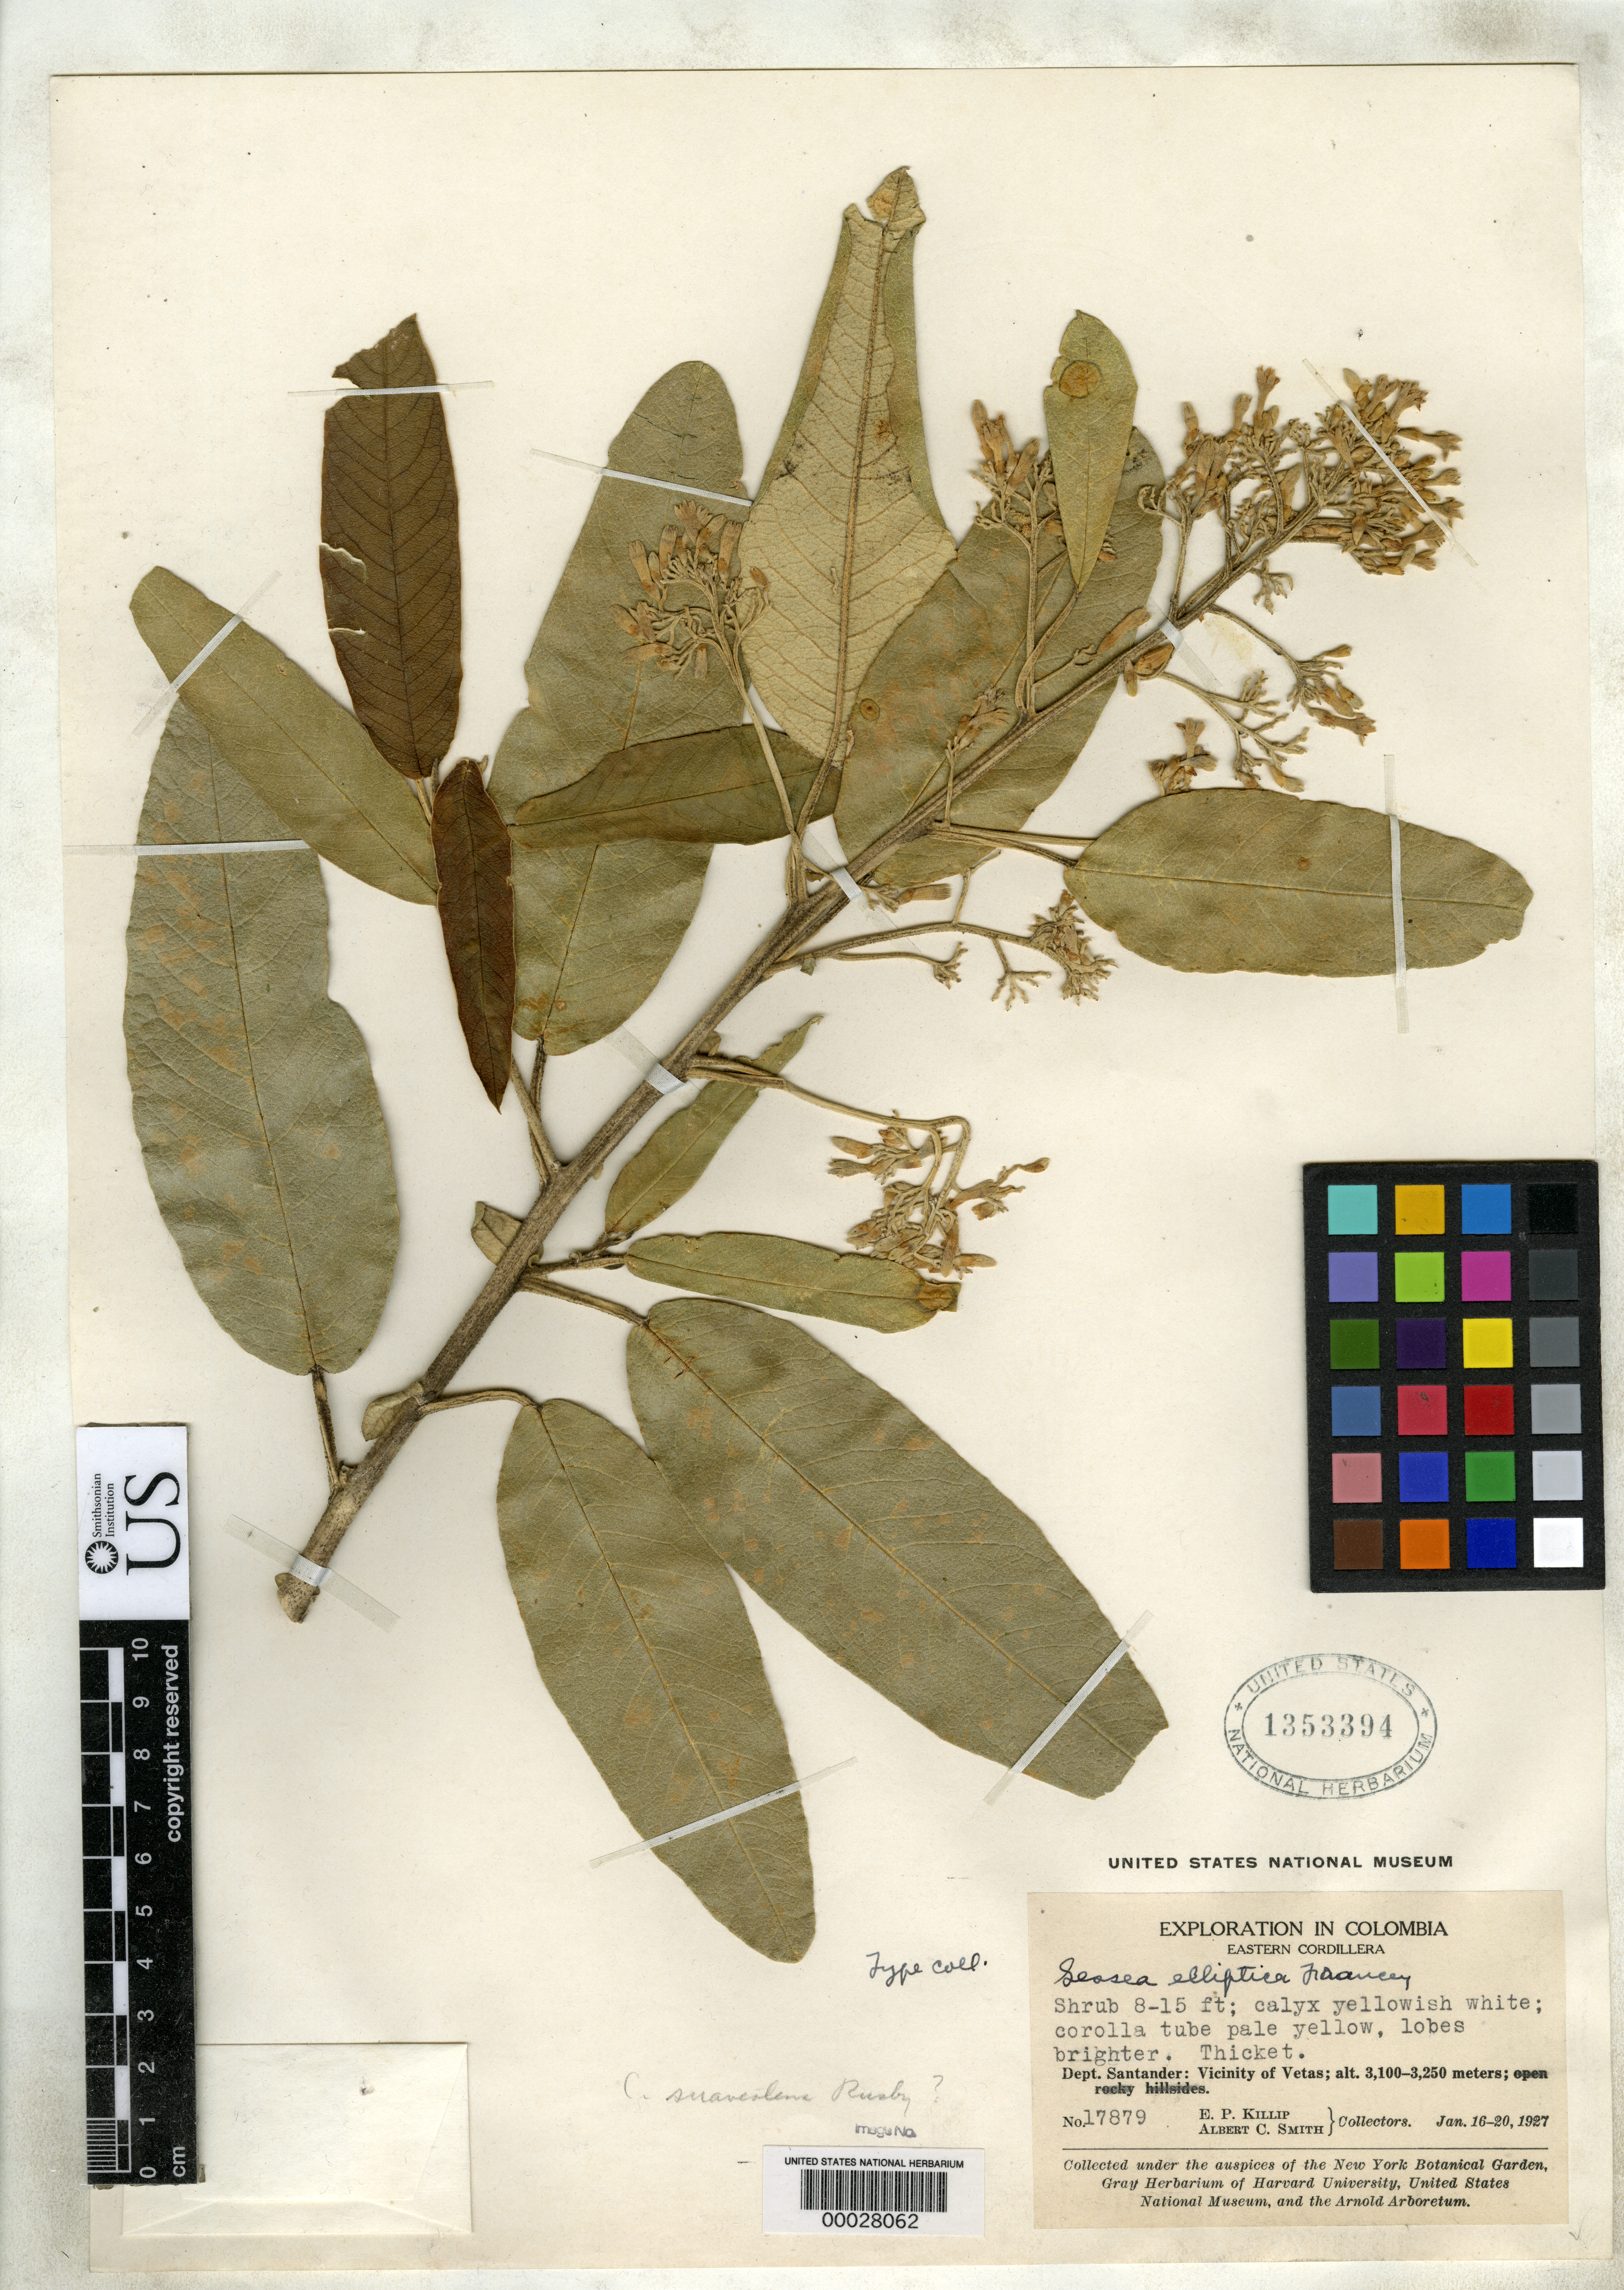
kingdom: Plantae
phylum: Tracheophyta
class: Magnoliopsida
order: Solanales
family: Solanaceae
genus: Sessea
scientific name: Sessea elliptica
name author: Francey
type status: Isosyntype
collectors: E. P. Killip & A. C. Smith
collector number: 17879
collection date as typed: Jan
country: Colombia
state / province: Santander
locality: Vicinity of Vetas.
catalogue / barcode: US 1353394